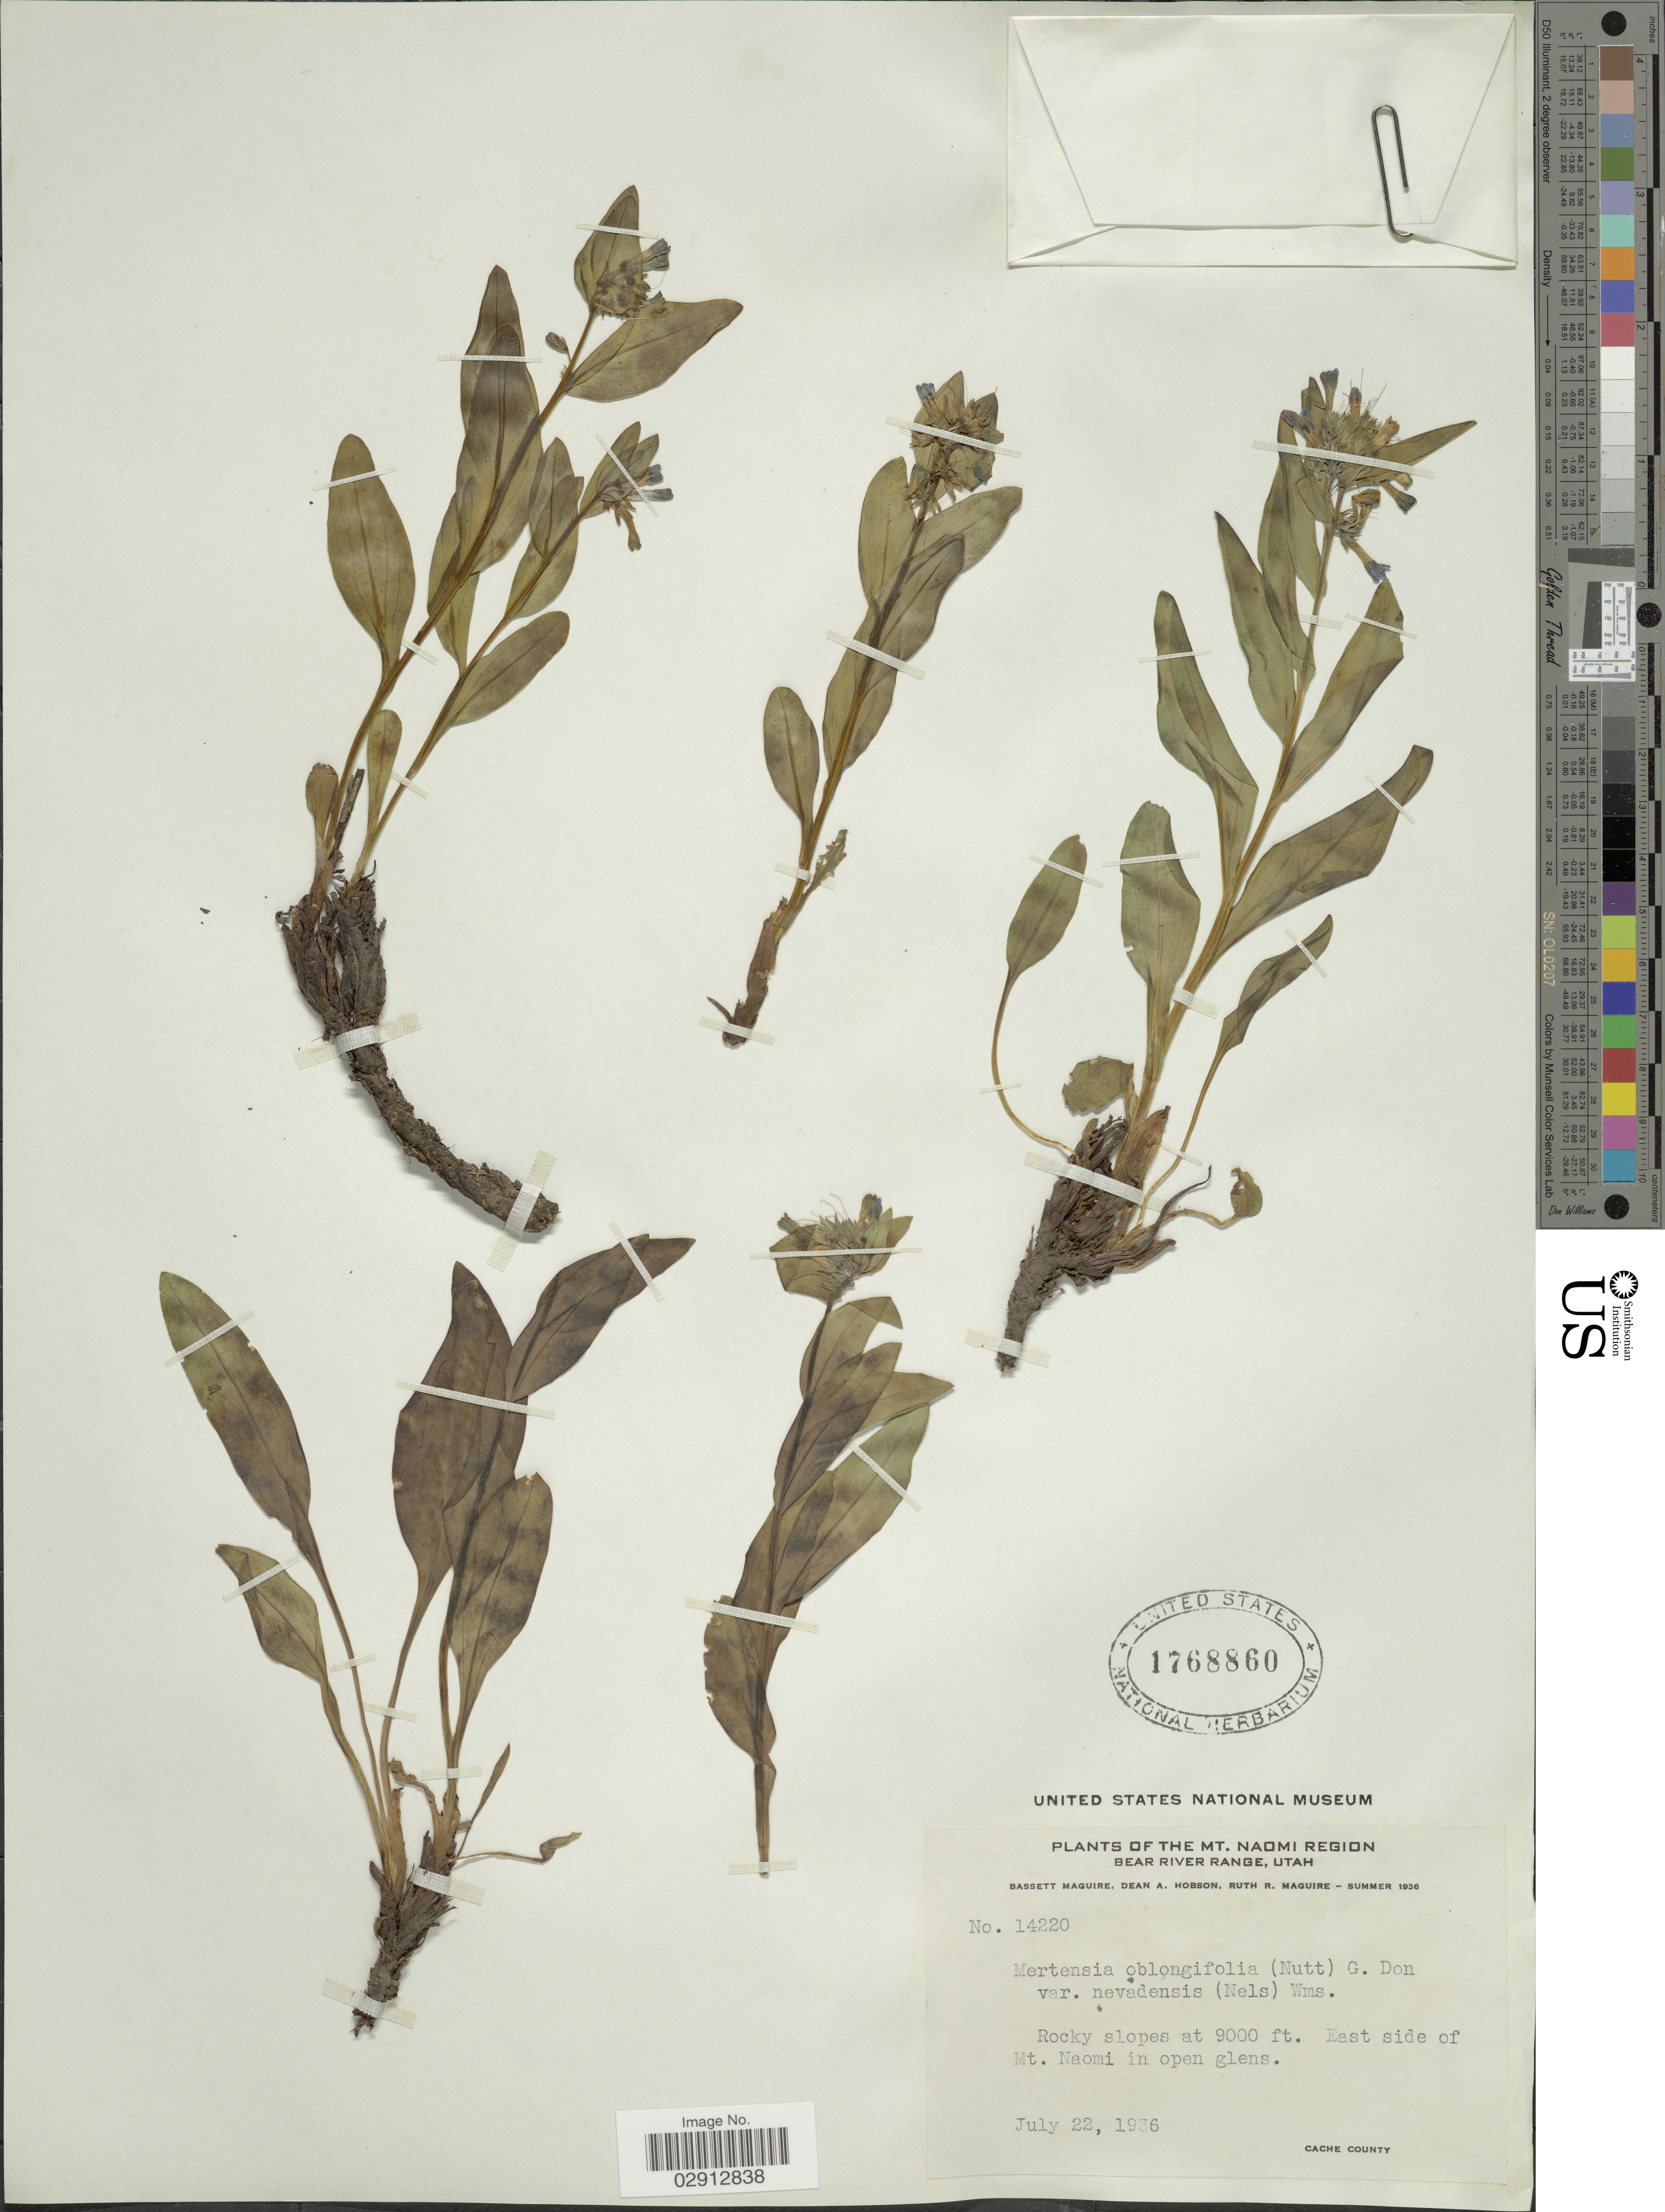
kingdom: Plantae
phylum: Tracheophyta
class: Magnoliopsida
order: Boraginales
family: Boraginaceae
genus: Mertensia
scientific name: Mertensia oblongifolia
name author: (Nutt.) G. Don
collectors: B. Maguire, D. Hobson & R. R. Maguire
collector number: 14220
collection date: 1936-07-22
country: United States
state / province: Utah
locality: Mt. Naomi Region. Bear River Range. East side of Mt. Naomi in open glens.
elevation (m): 2743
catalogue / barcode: US 1768860